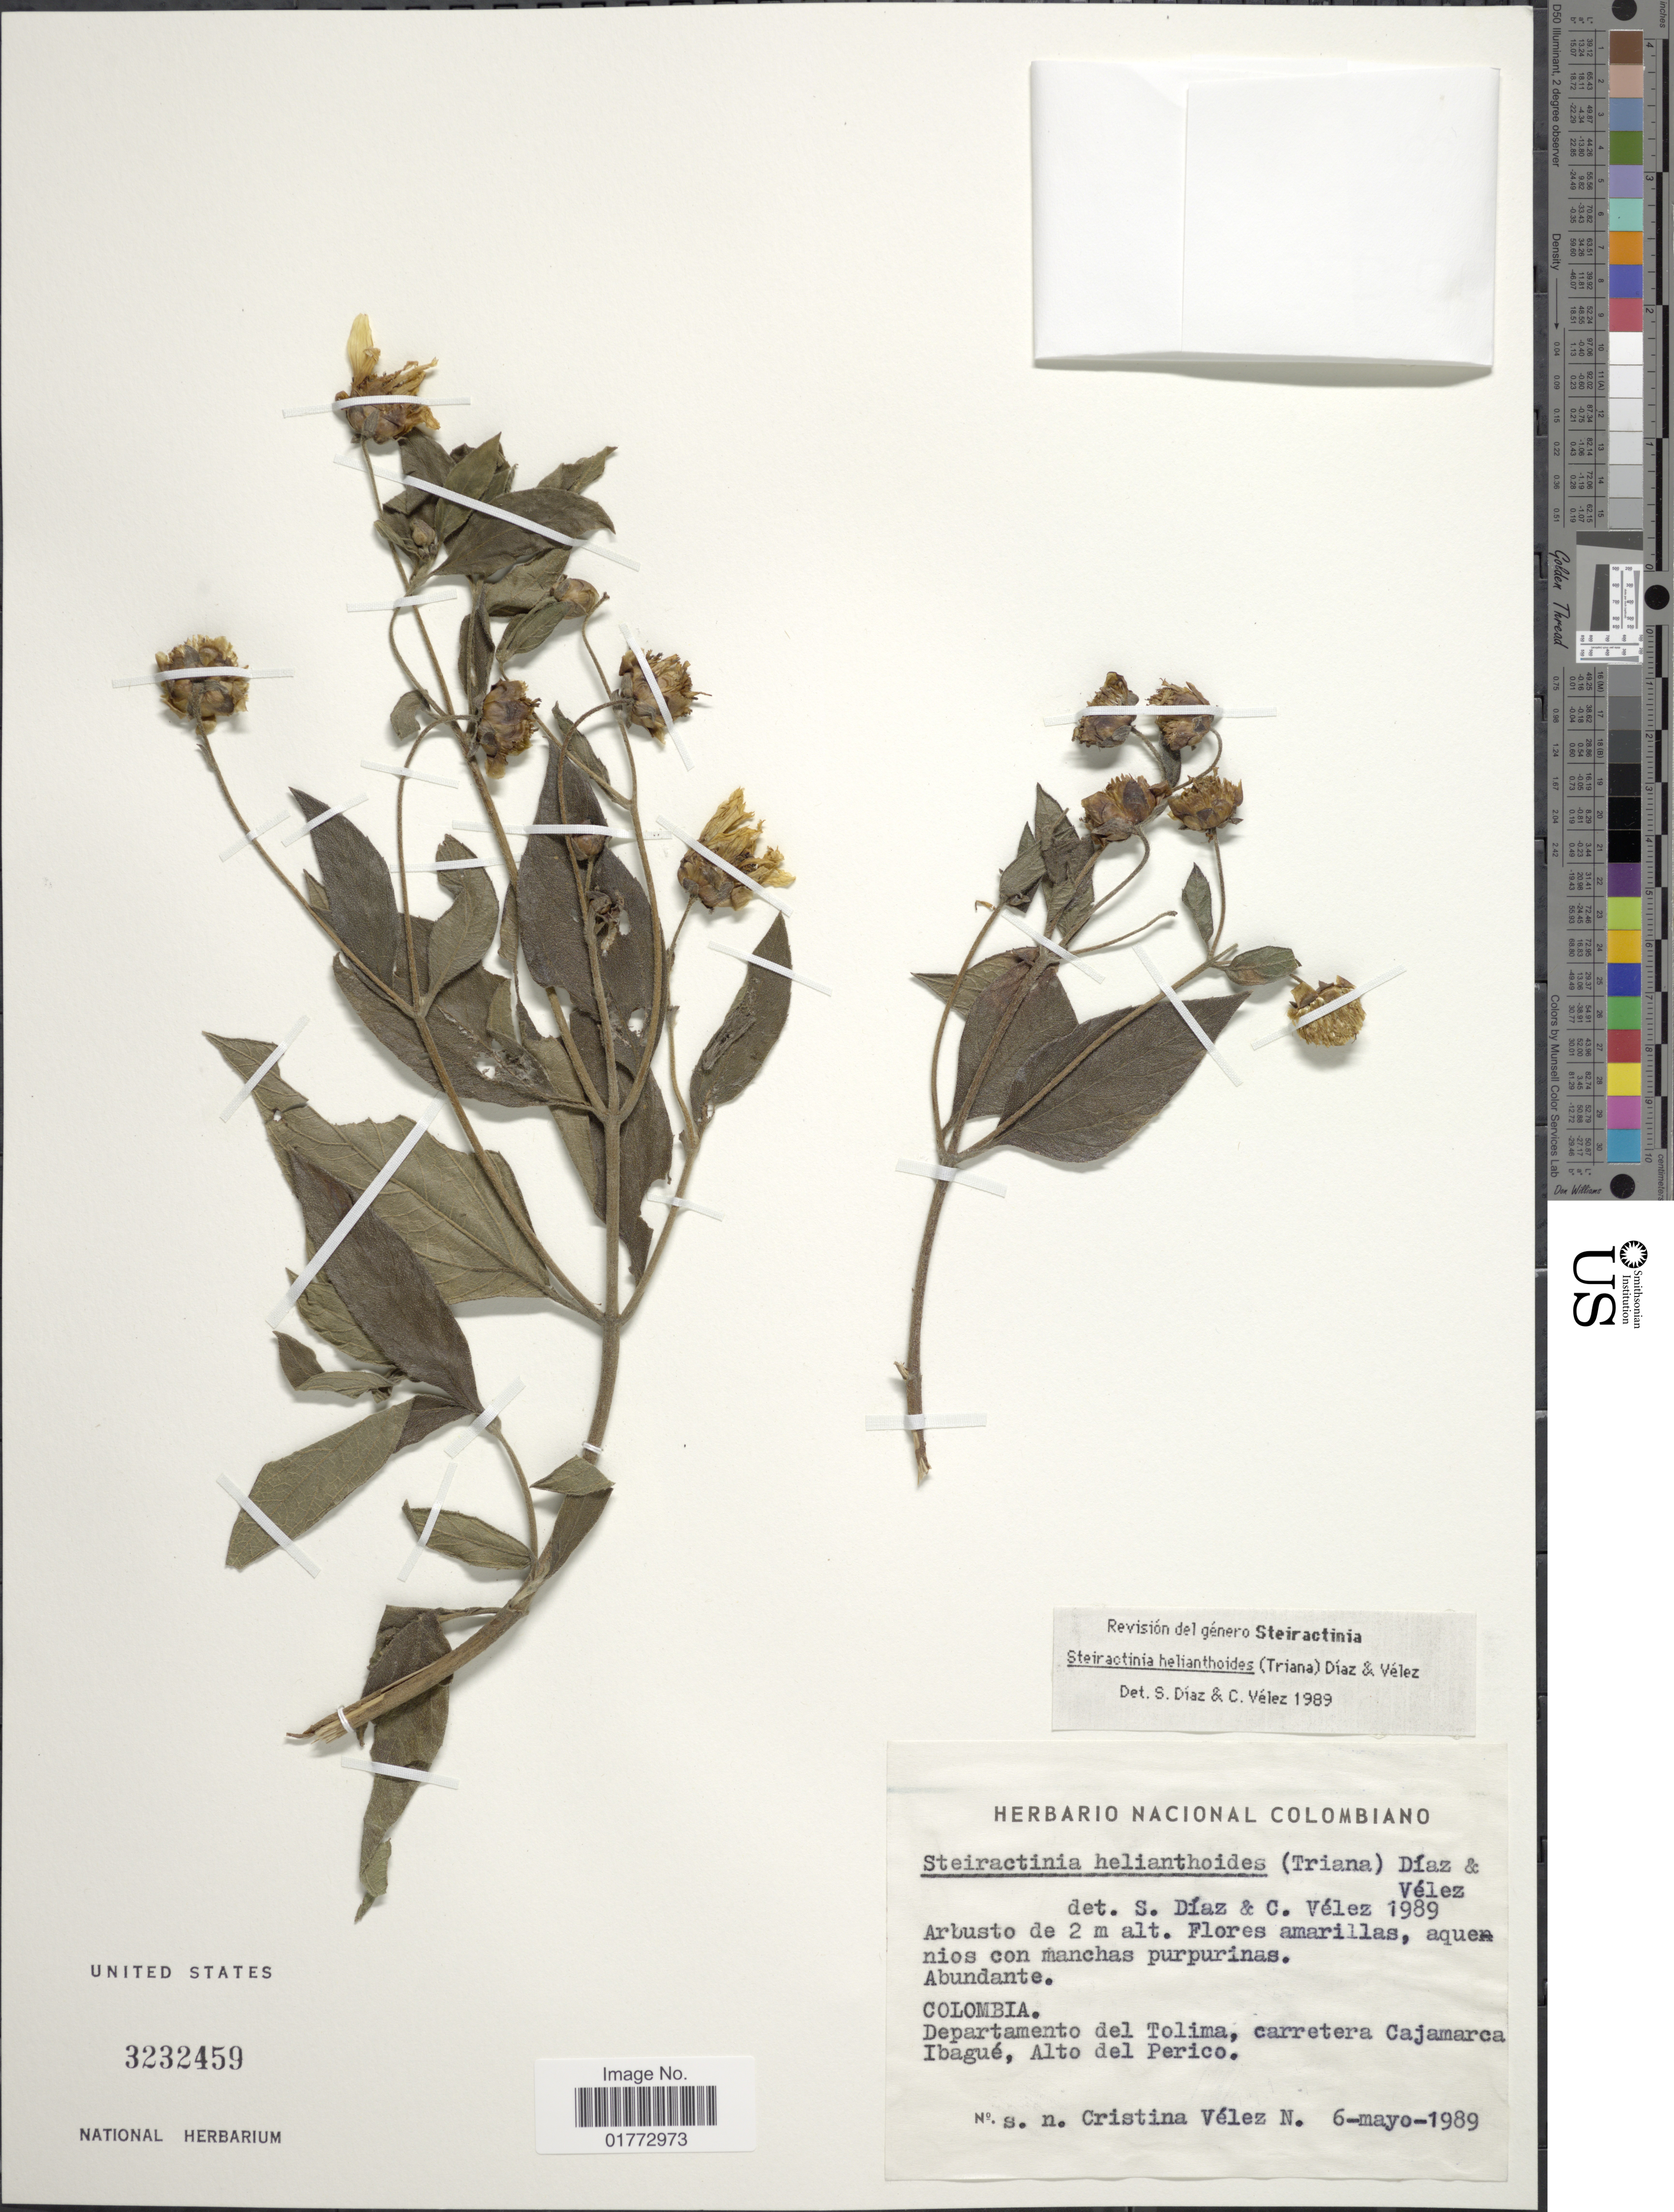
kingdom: Plantae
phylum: Tracheophyta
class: Magnoliopsida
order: Asterales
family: Asteraceae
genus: Steiractinia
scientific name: Steiractinia helianthoides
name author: (Triana) S. Díaz & Vélez-Nauer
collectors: C. Vélez N.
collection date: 1989-05-06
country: Colombia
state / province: Tolima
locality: Carretera Cajamarca Ibague, Alto del Perico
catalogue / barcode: US 3232459